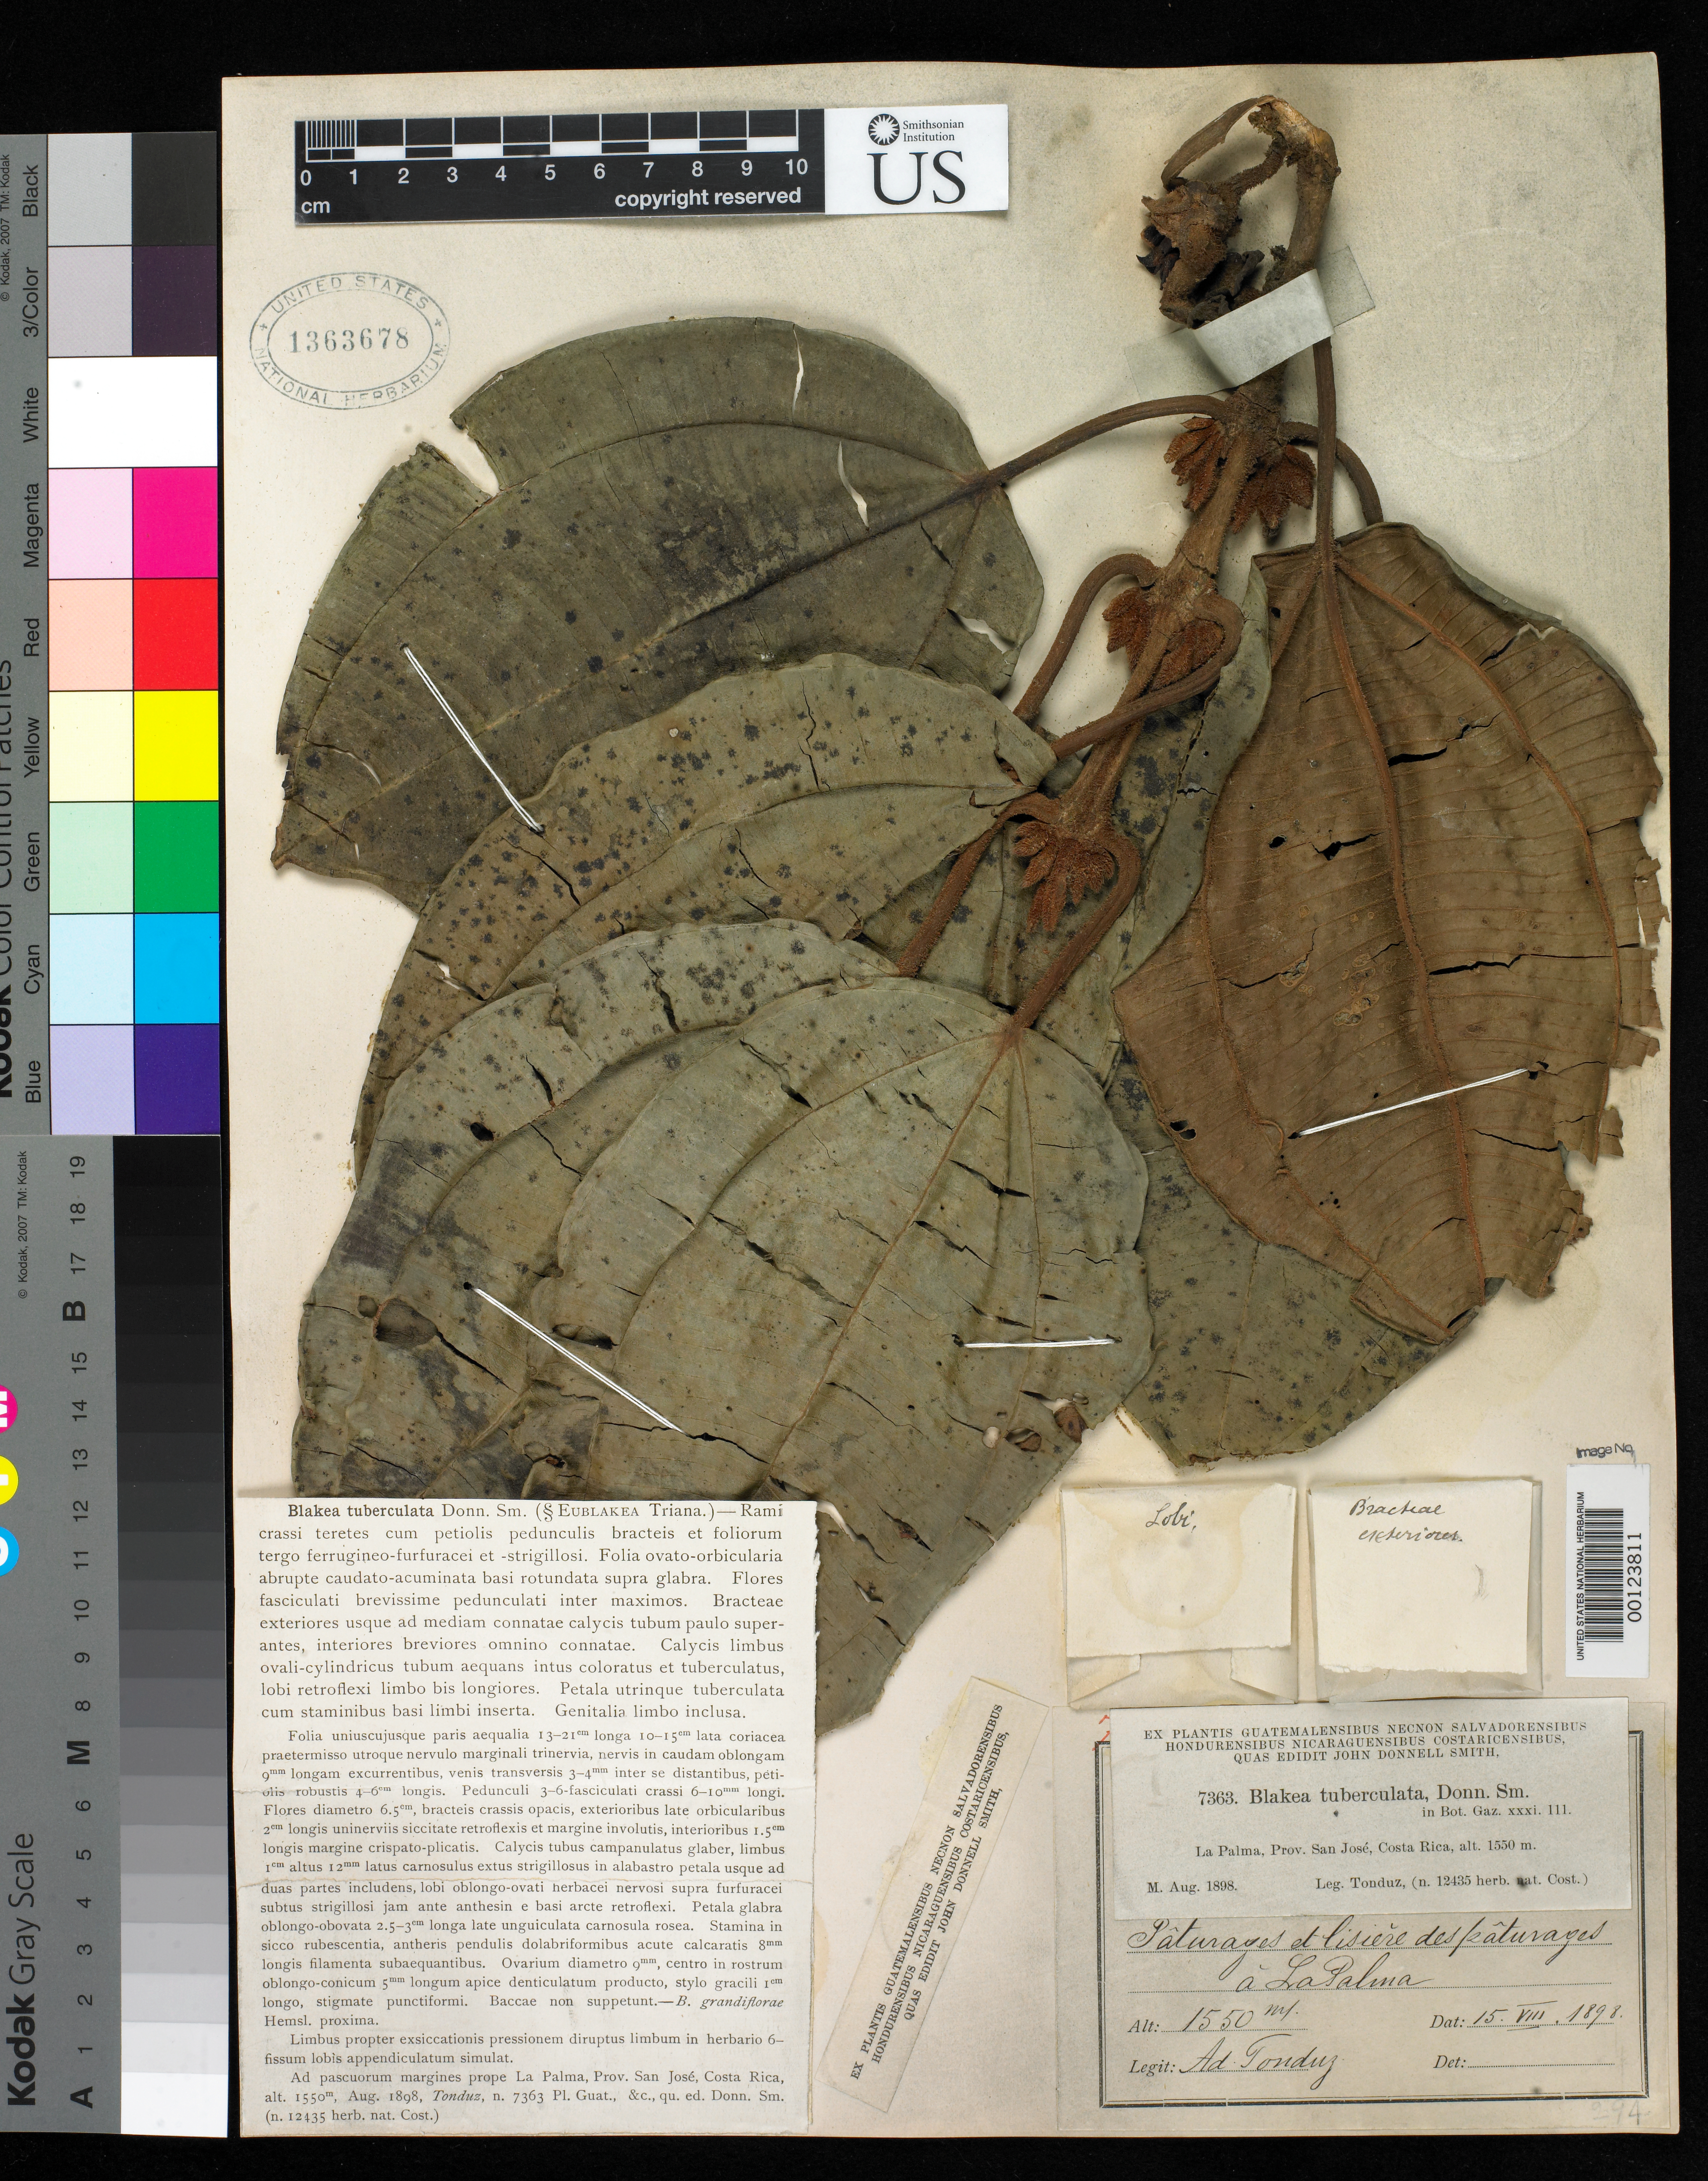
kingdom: Plantae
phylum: Tracheophyta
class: Magnoliopsida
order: Myrtales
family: Melastomataceae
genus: Blakea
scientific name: Blakea tuberculata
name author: Donn. Sm.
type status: Type Collection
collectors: A. Tonduz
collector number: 7363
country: Costa Rica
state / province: San José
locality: La Palma.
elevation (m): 1550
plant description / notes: One of 3 sheets (syntypes?) received ex John Donnell Smith herbarium; this sheet (USNH 1363678) with protologue attached (=holotype?)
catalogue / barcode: US 1363678